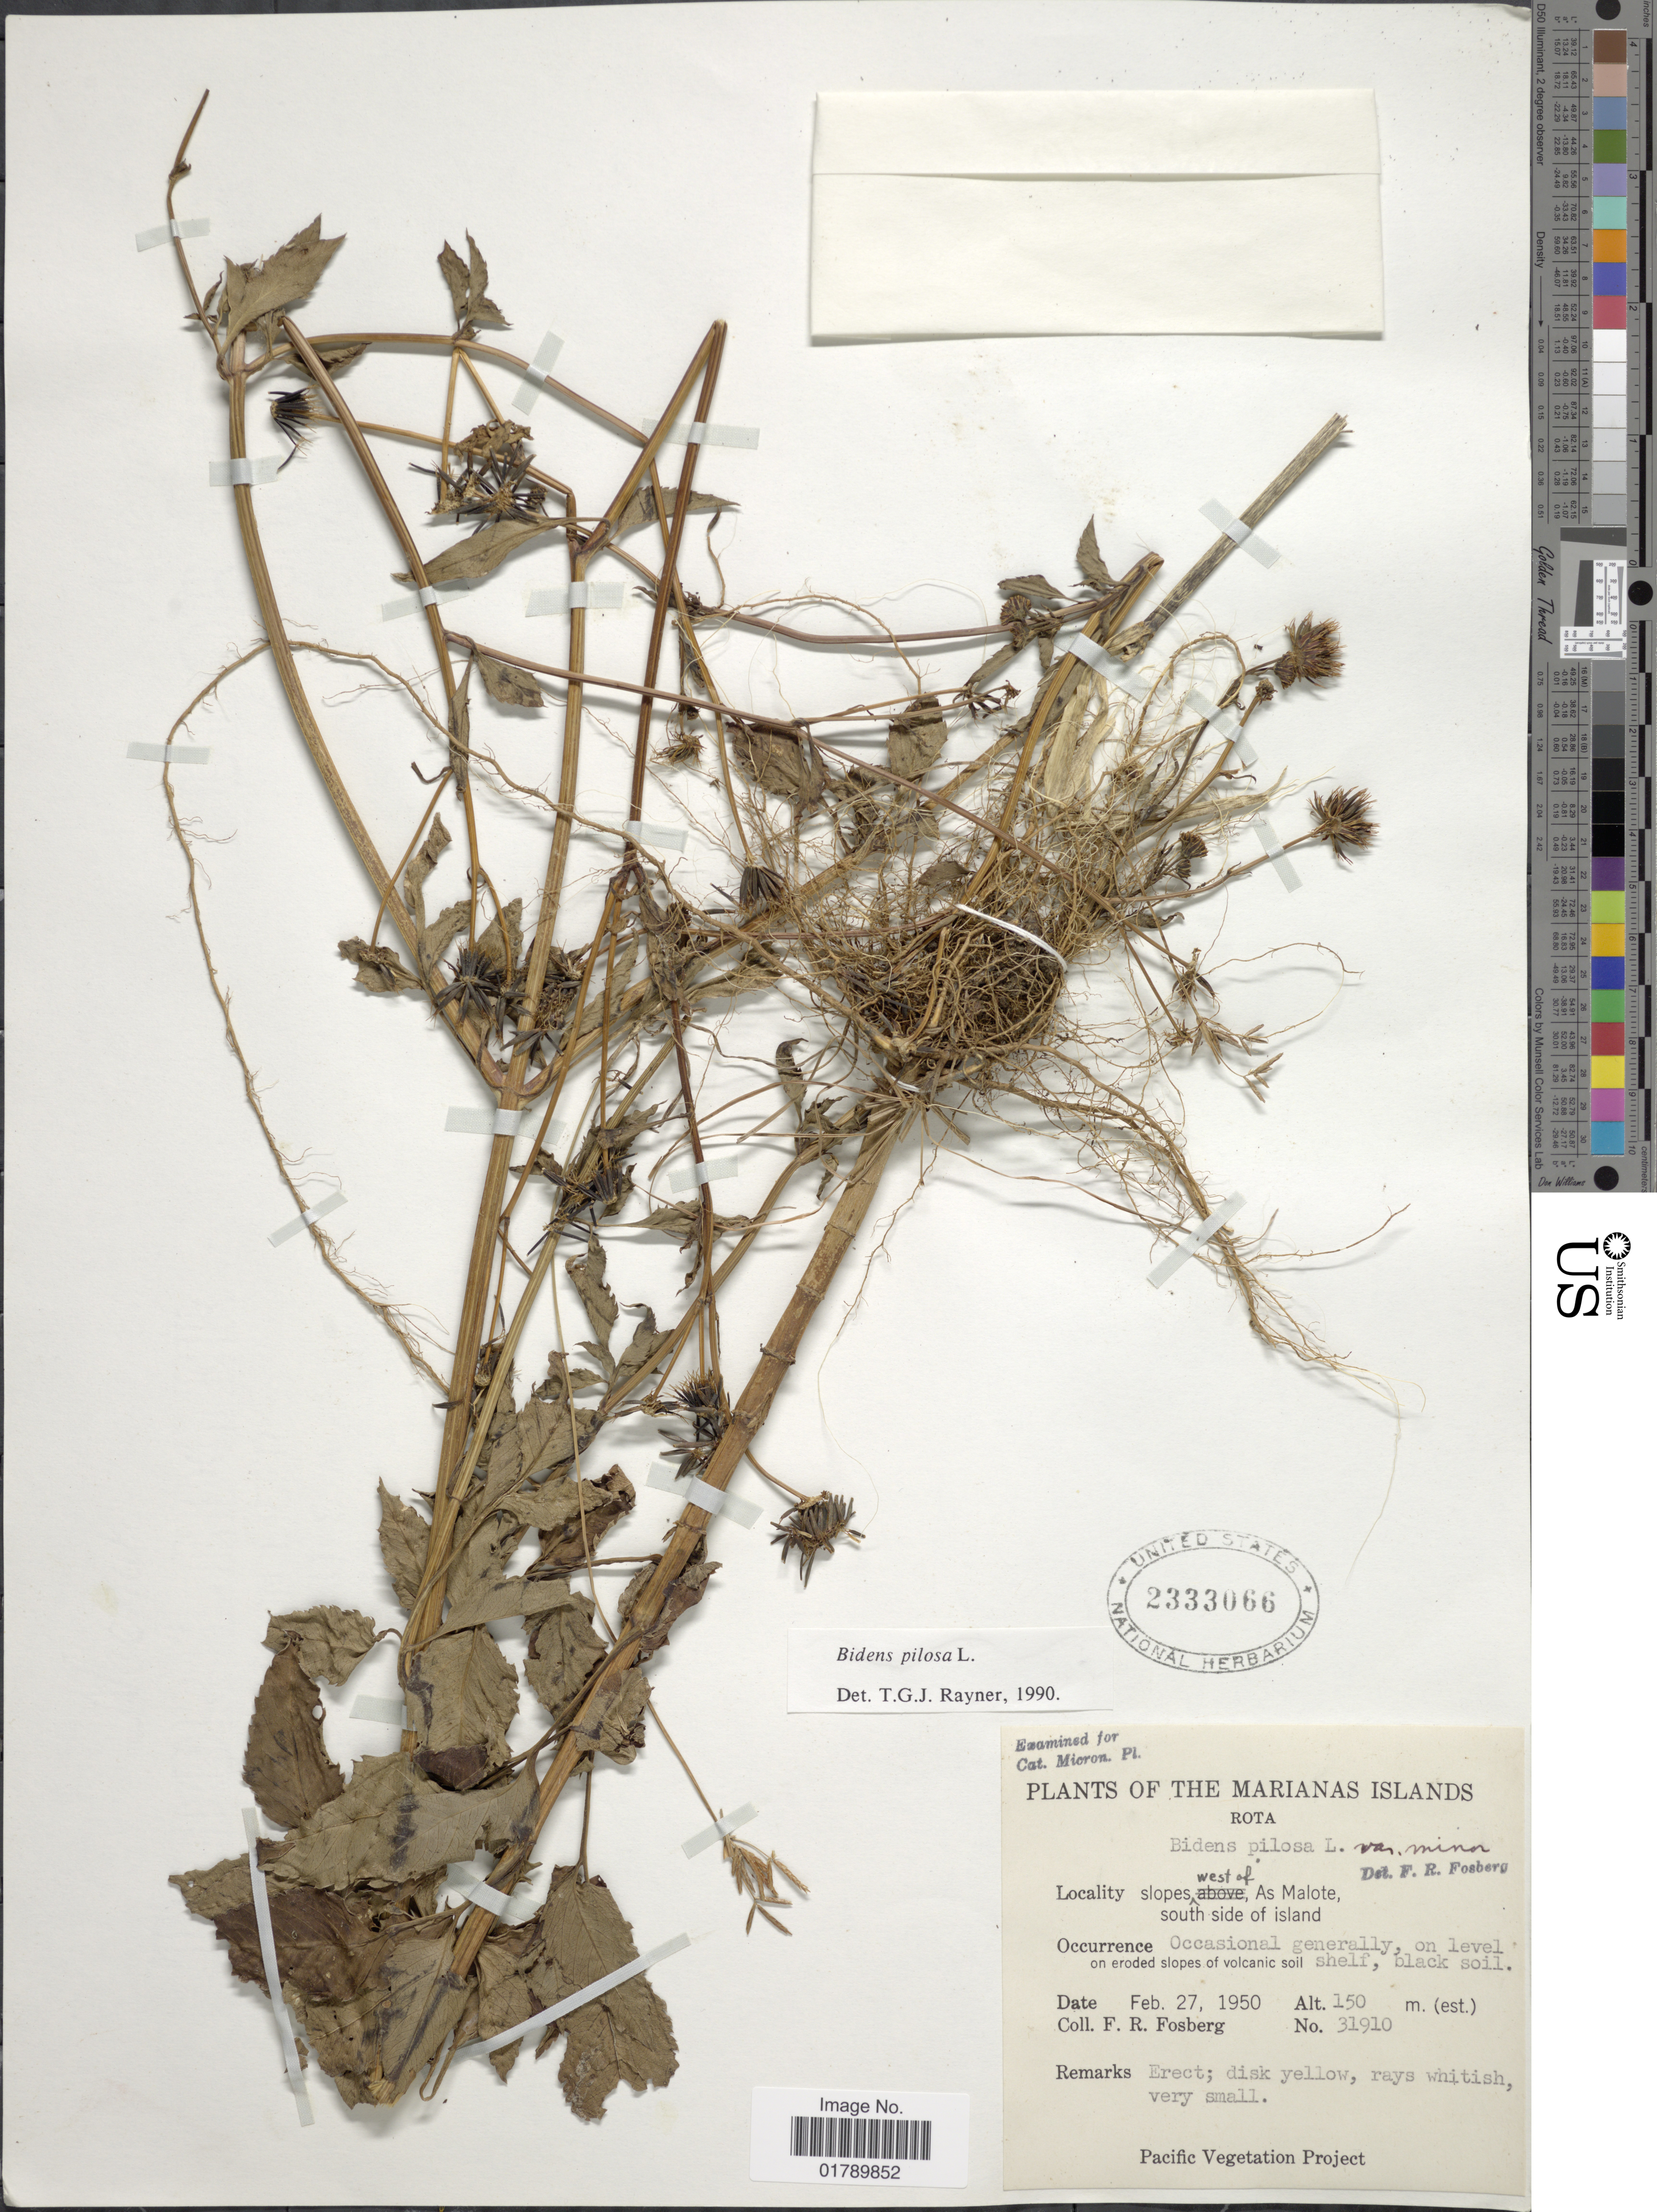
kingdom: Plantae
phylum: Tracheophyta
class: Magnoliopsida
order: Asterales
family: Asteraceae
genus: Bidens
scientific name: Bidens pilosa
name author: L.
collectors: F. R. Fosberg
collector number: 31910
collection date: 1950-02-27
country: Northern Mariana Islands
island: Rota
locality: Rota. Slopes west of As Malote, south side of island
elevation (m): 150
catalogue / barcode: US 2333066